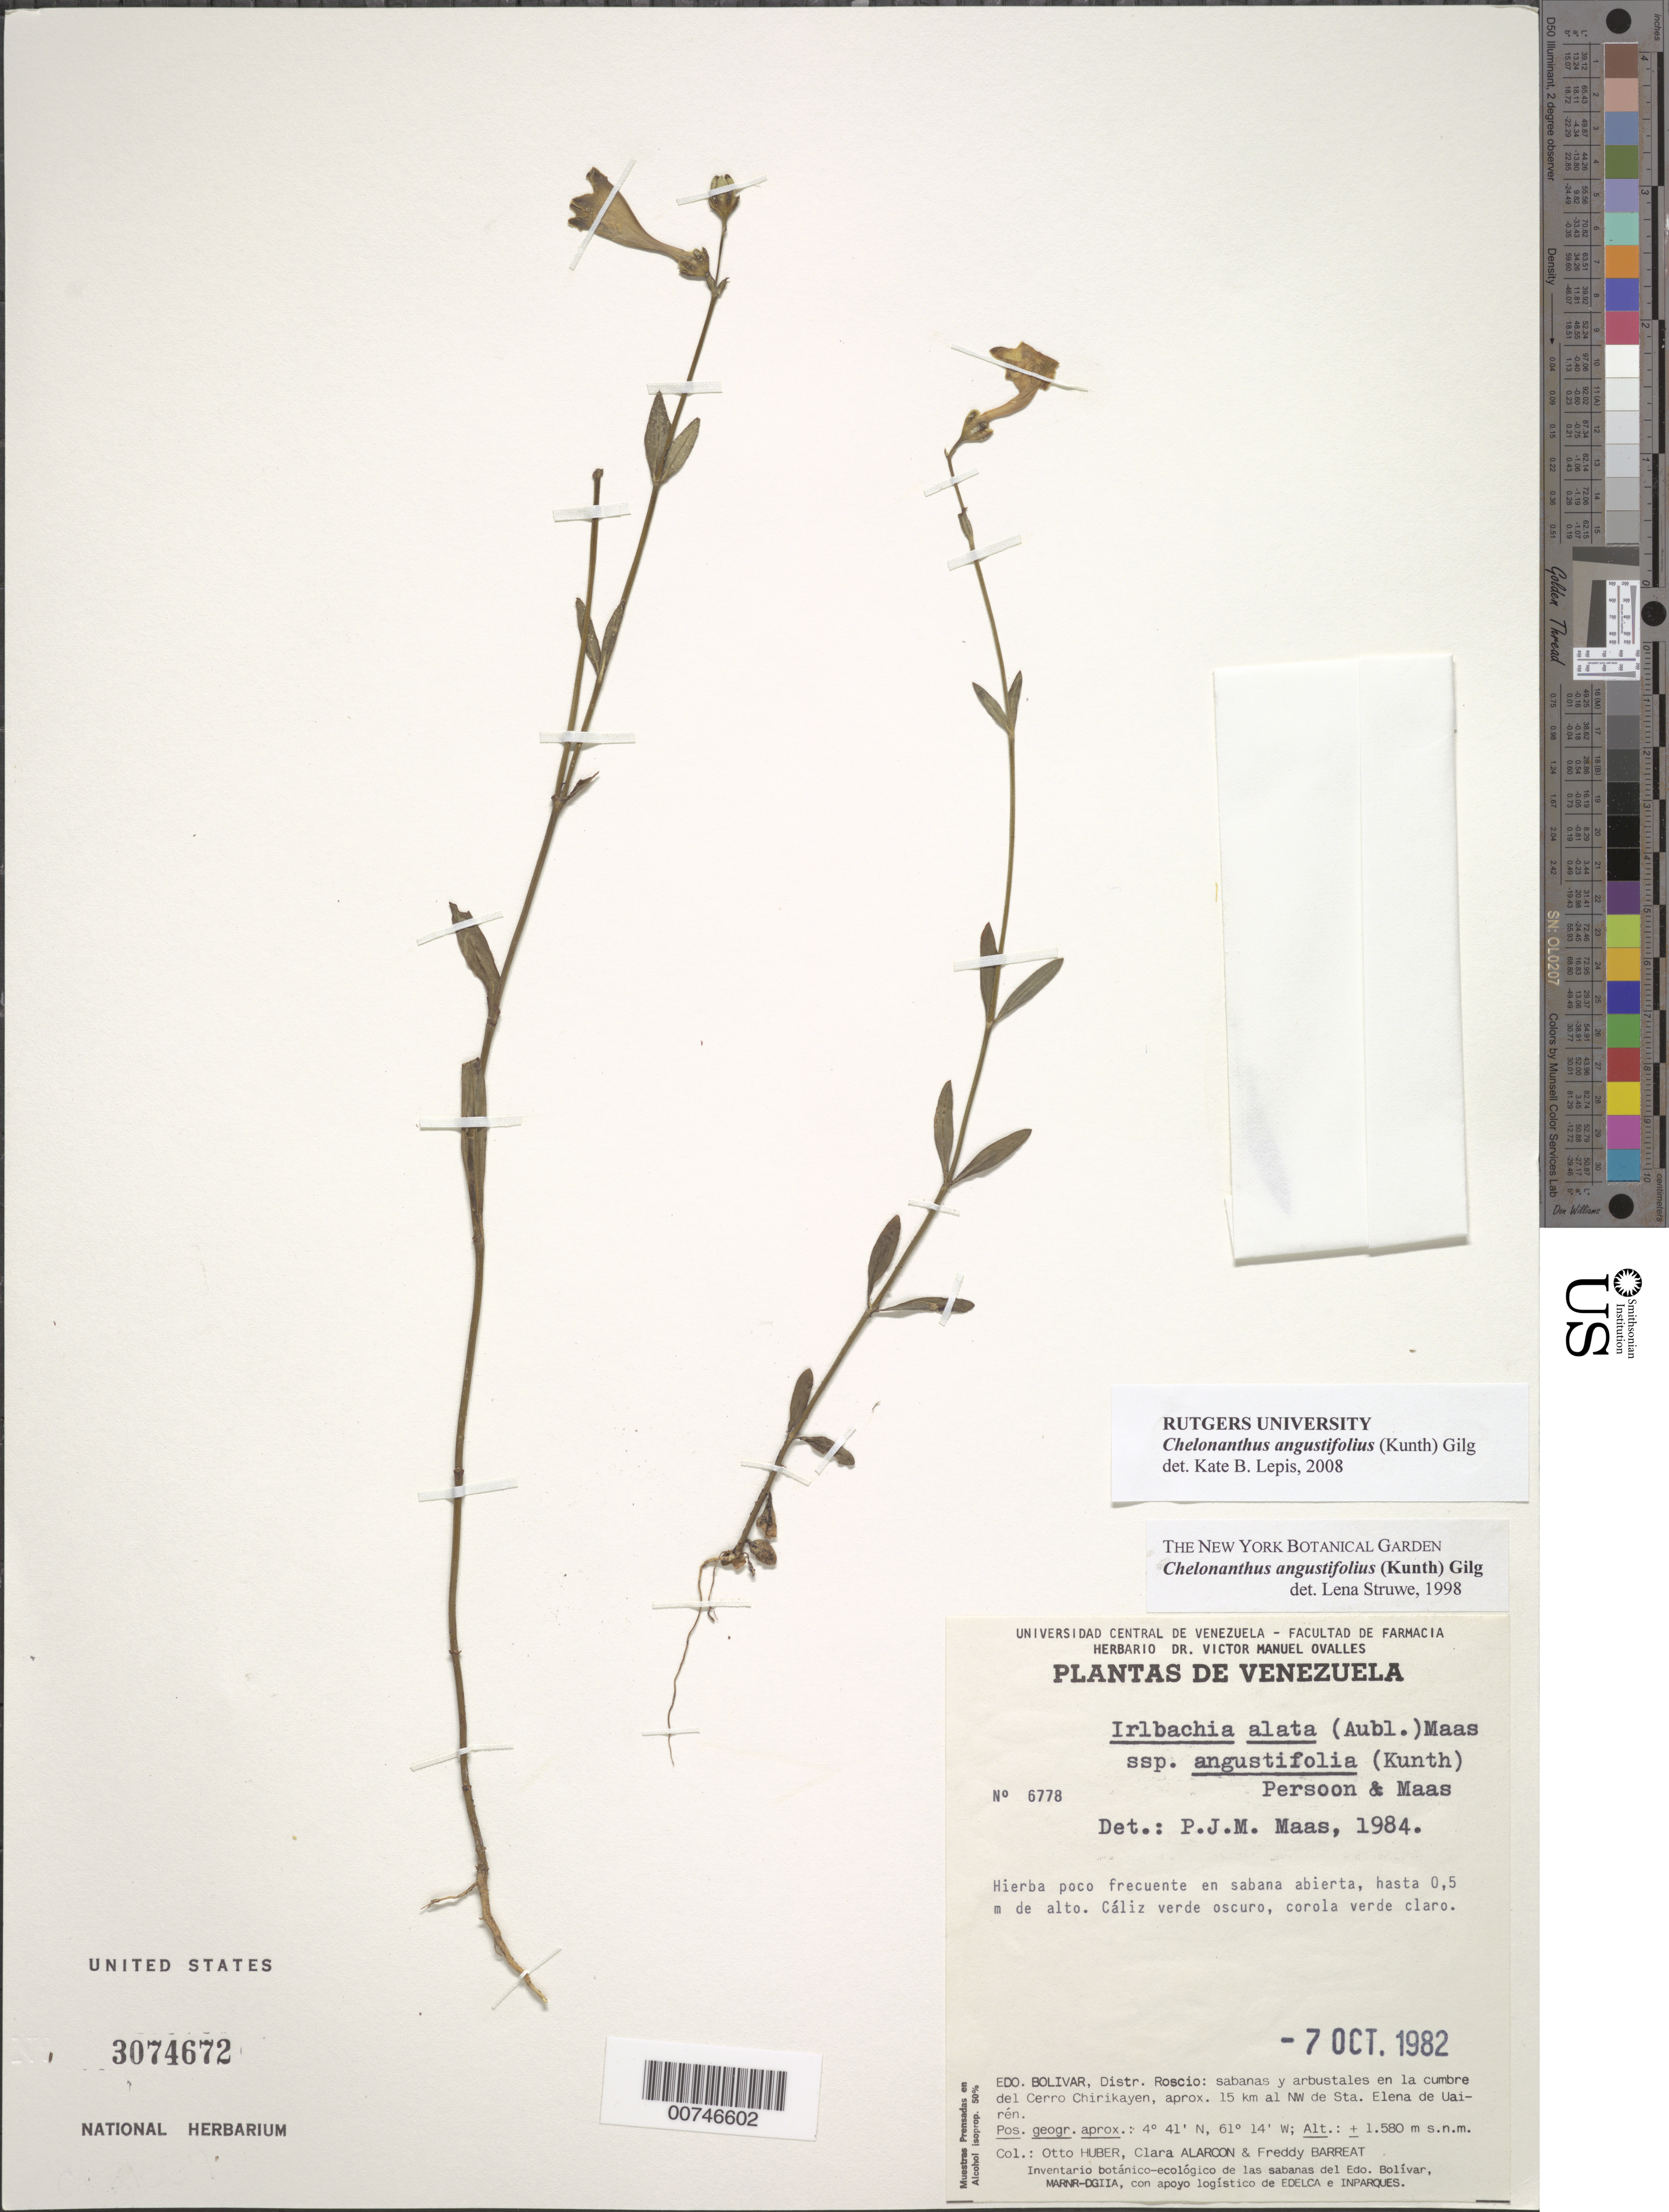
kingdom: Plantae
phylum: Tracheophyta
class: Magnoliopsida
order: Gentianales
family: Gentianaceae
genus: Chelonanthus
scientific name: Chelonanthus angustifolius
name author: (Kunth) Gilg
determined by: Struwe, L.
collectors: O. Huber, C. Alarcon & F. Barreat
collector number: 6778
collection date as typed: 7-Oct-82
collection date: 1982-10-07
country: Venezuela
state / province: Bolívar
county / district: Roscio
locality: Cerro Chirikayen, 15 km NW de Sta. Elena de Uairén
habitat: Sabana abierta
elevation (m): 1580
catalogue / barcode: US 3074672